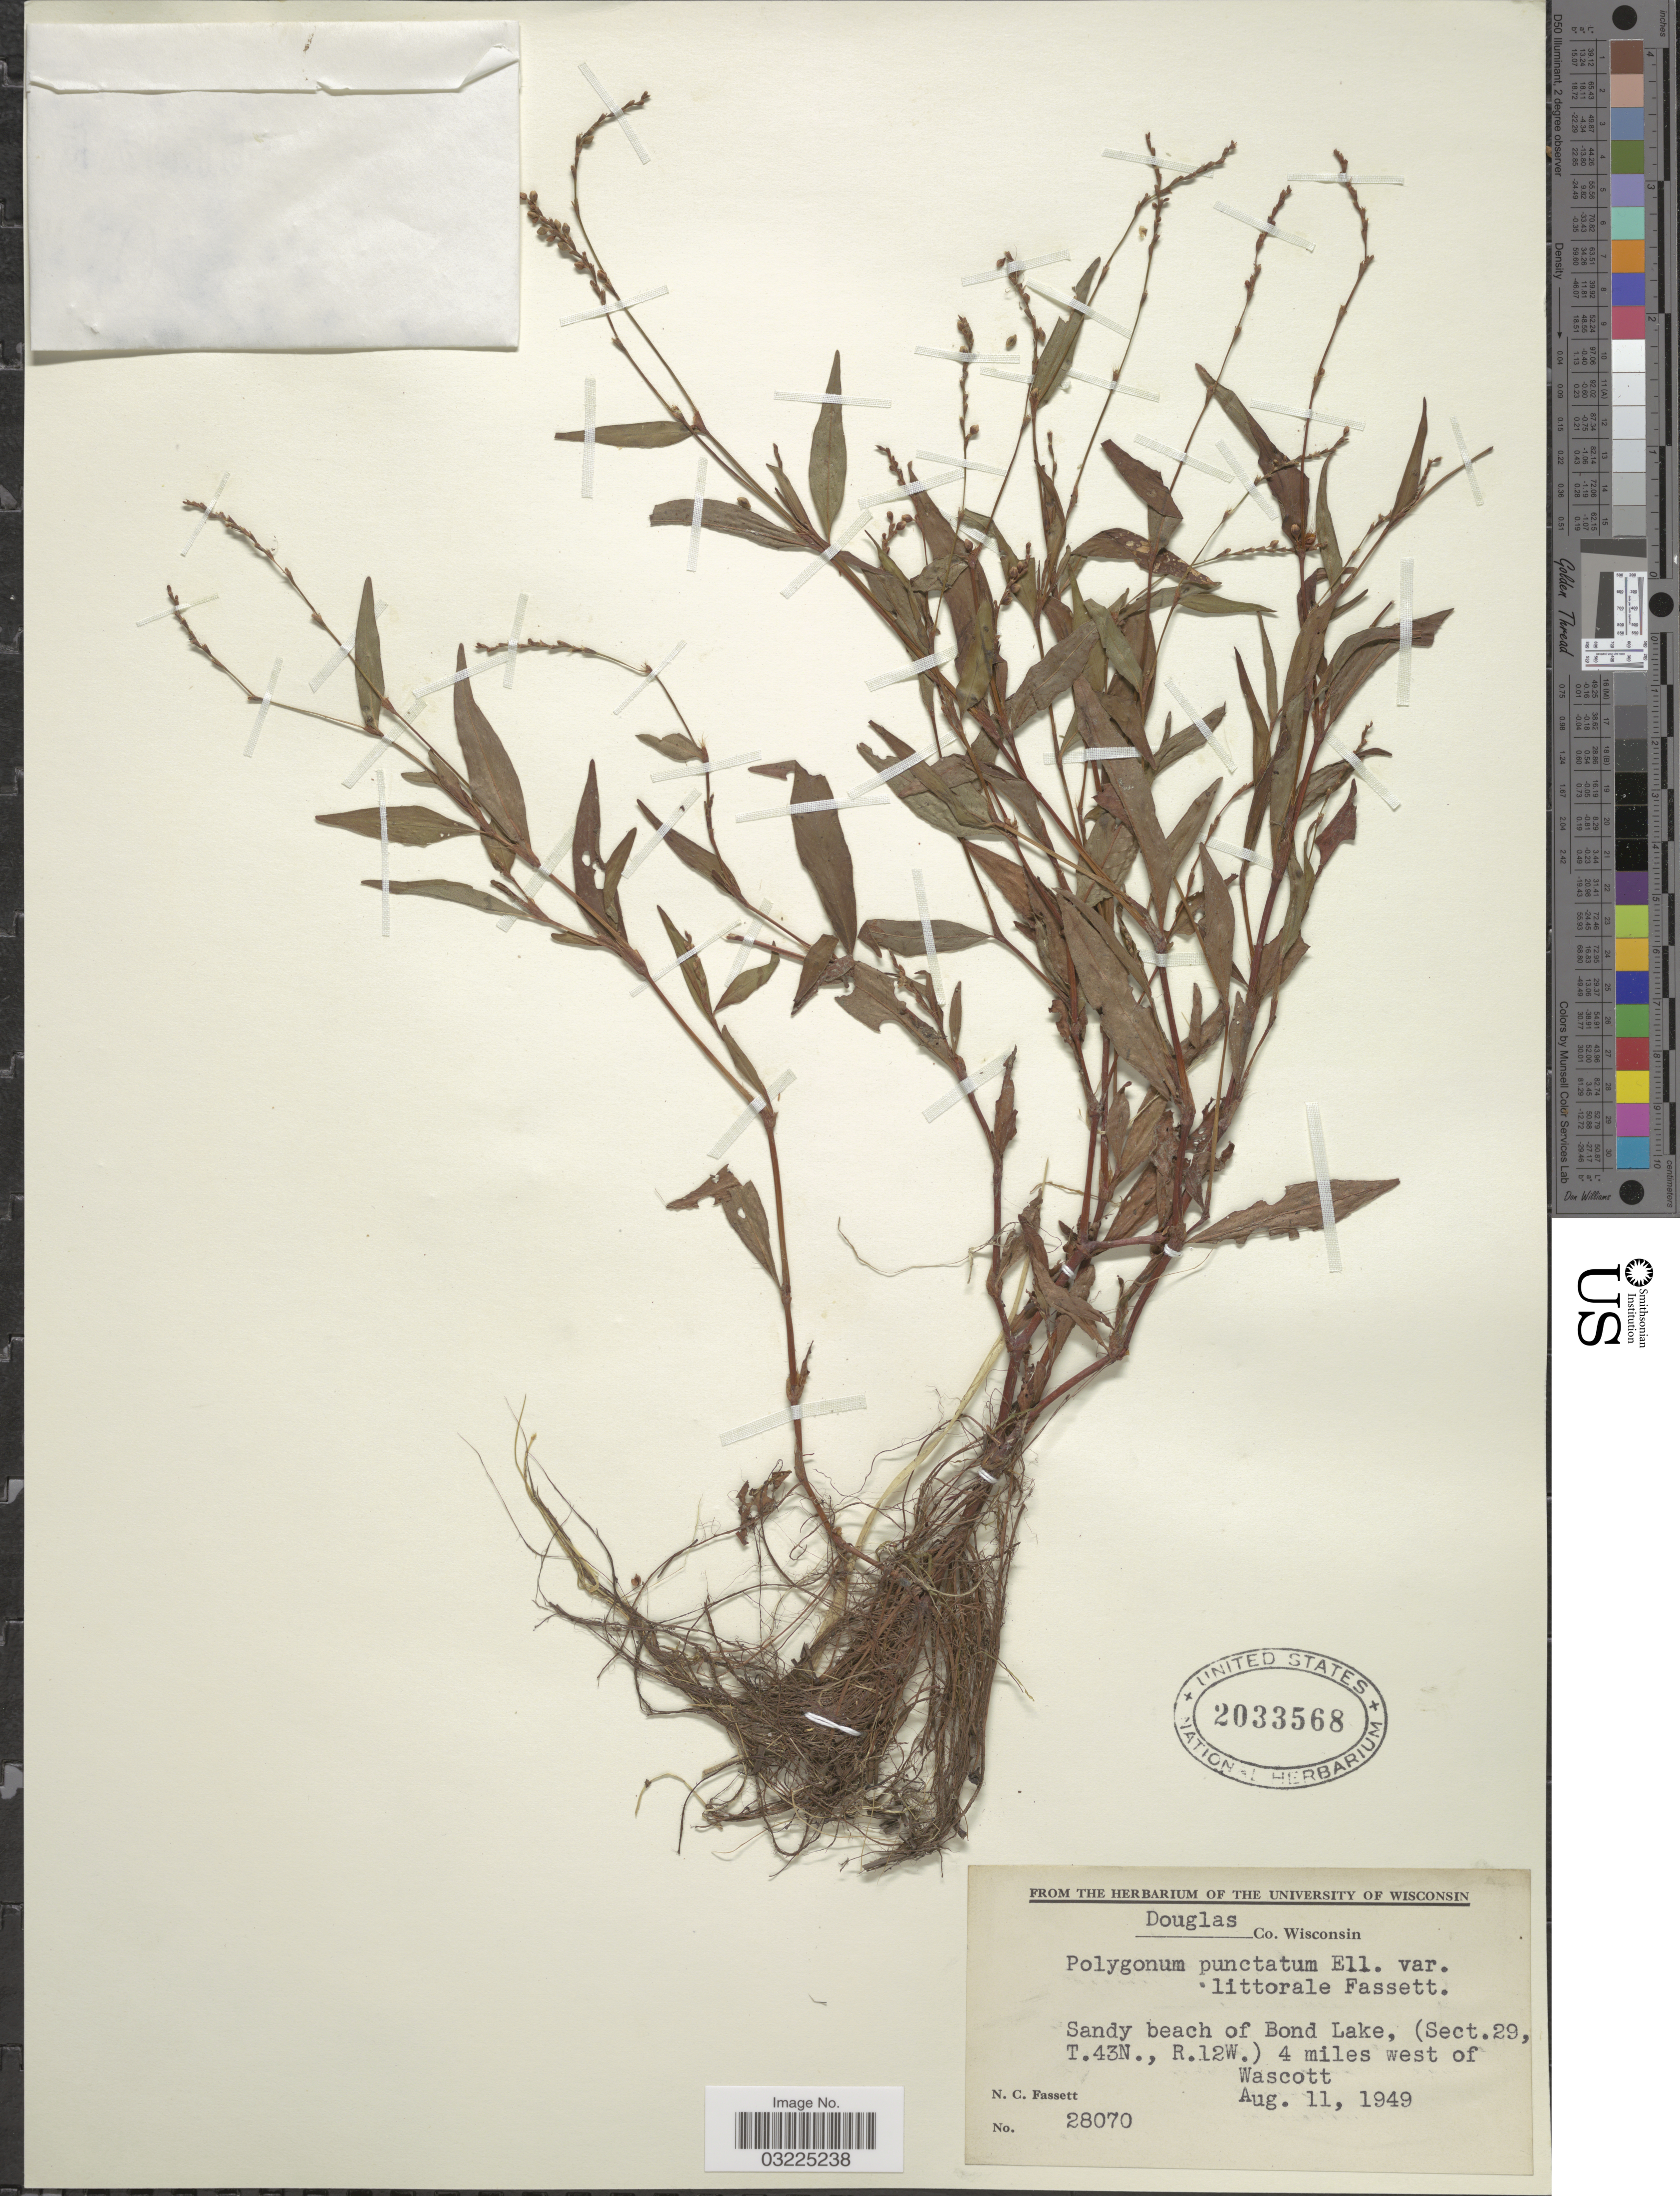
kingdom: Plantae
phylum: Tracheophyta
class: Magnoliopsida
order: Caryophyllales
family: Polygonaceae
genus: Persicaria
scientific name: Persicaria punctata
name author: (Elliott) Small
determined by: Atha, D. E.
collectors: N. C. Fassett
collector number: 28070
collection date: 1949-08-11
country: United States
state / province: Wisconsin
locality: Douglas Co. Sandy beach of Bond Lake, (Sect. 29, T43N, R12W) 4 miles west of Wascott.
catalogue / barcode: US 2033568